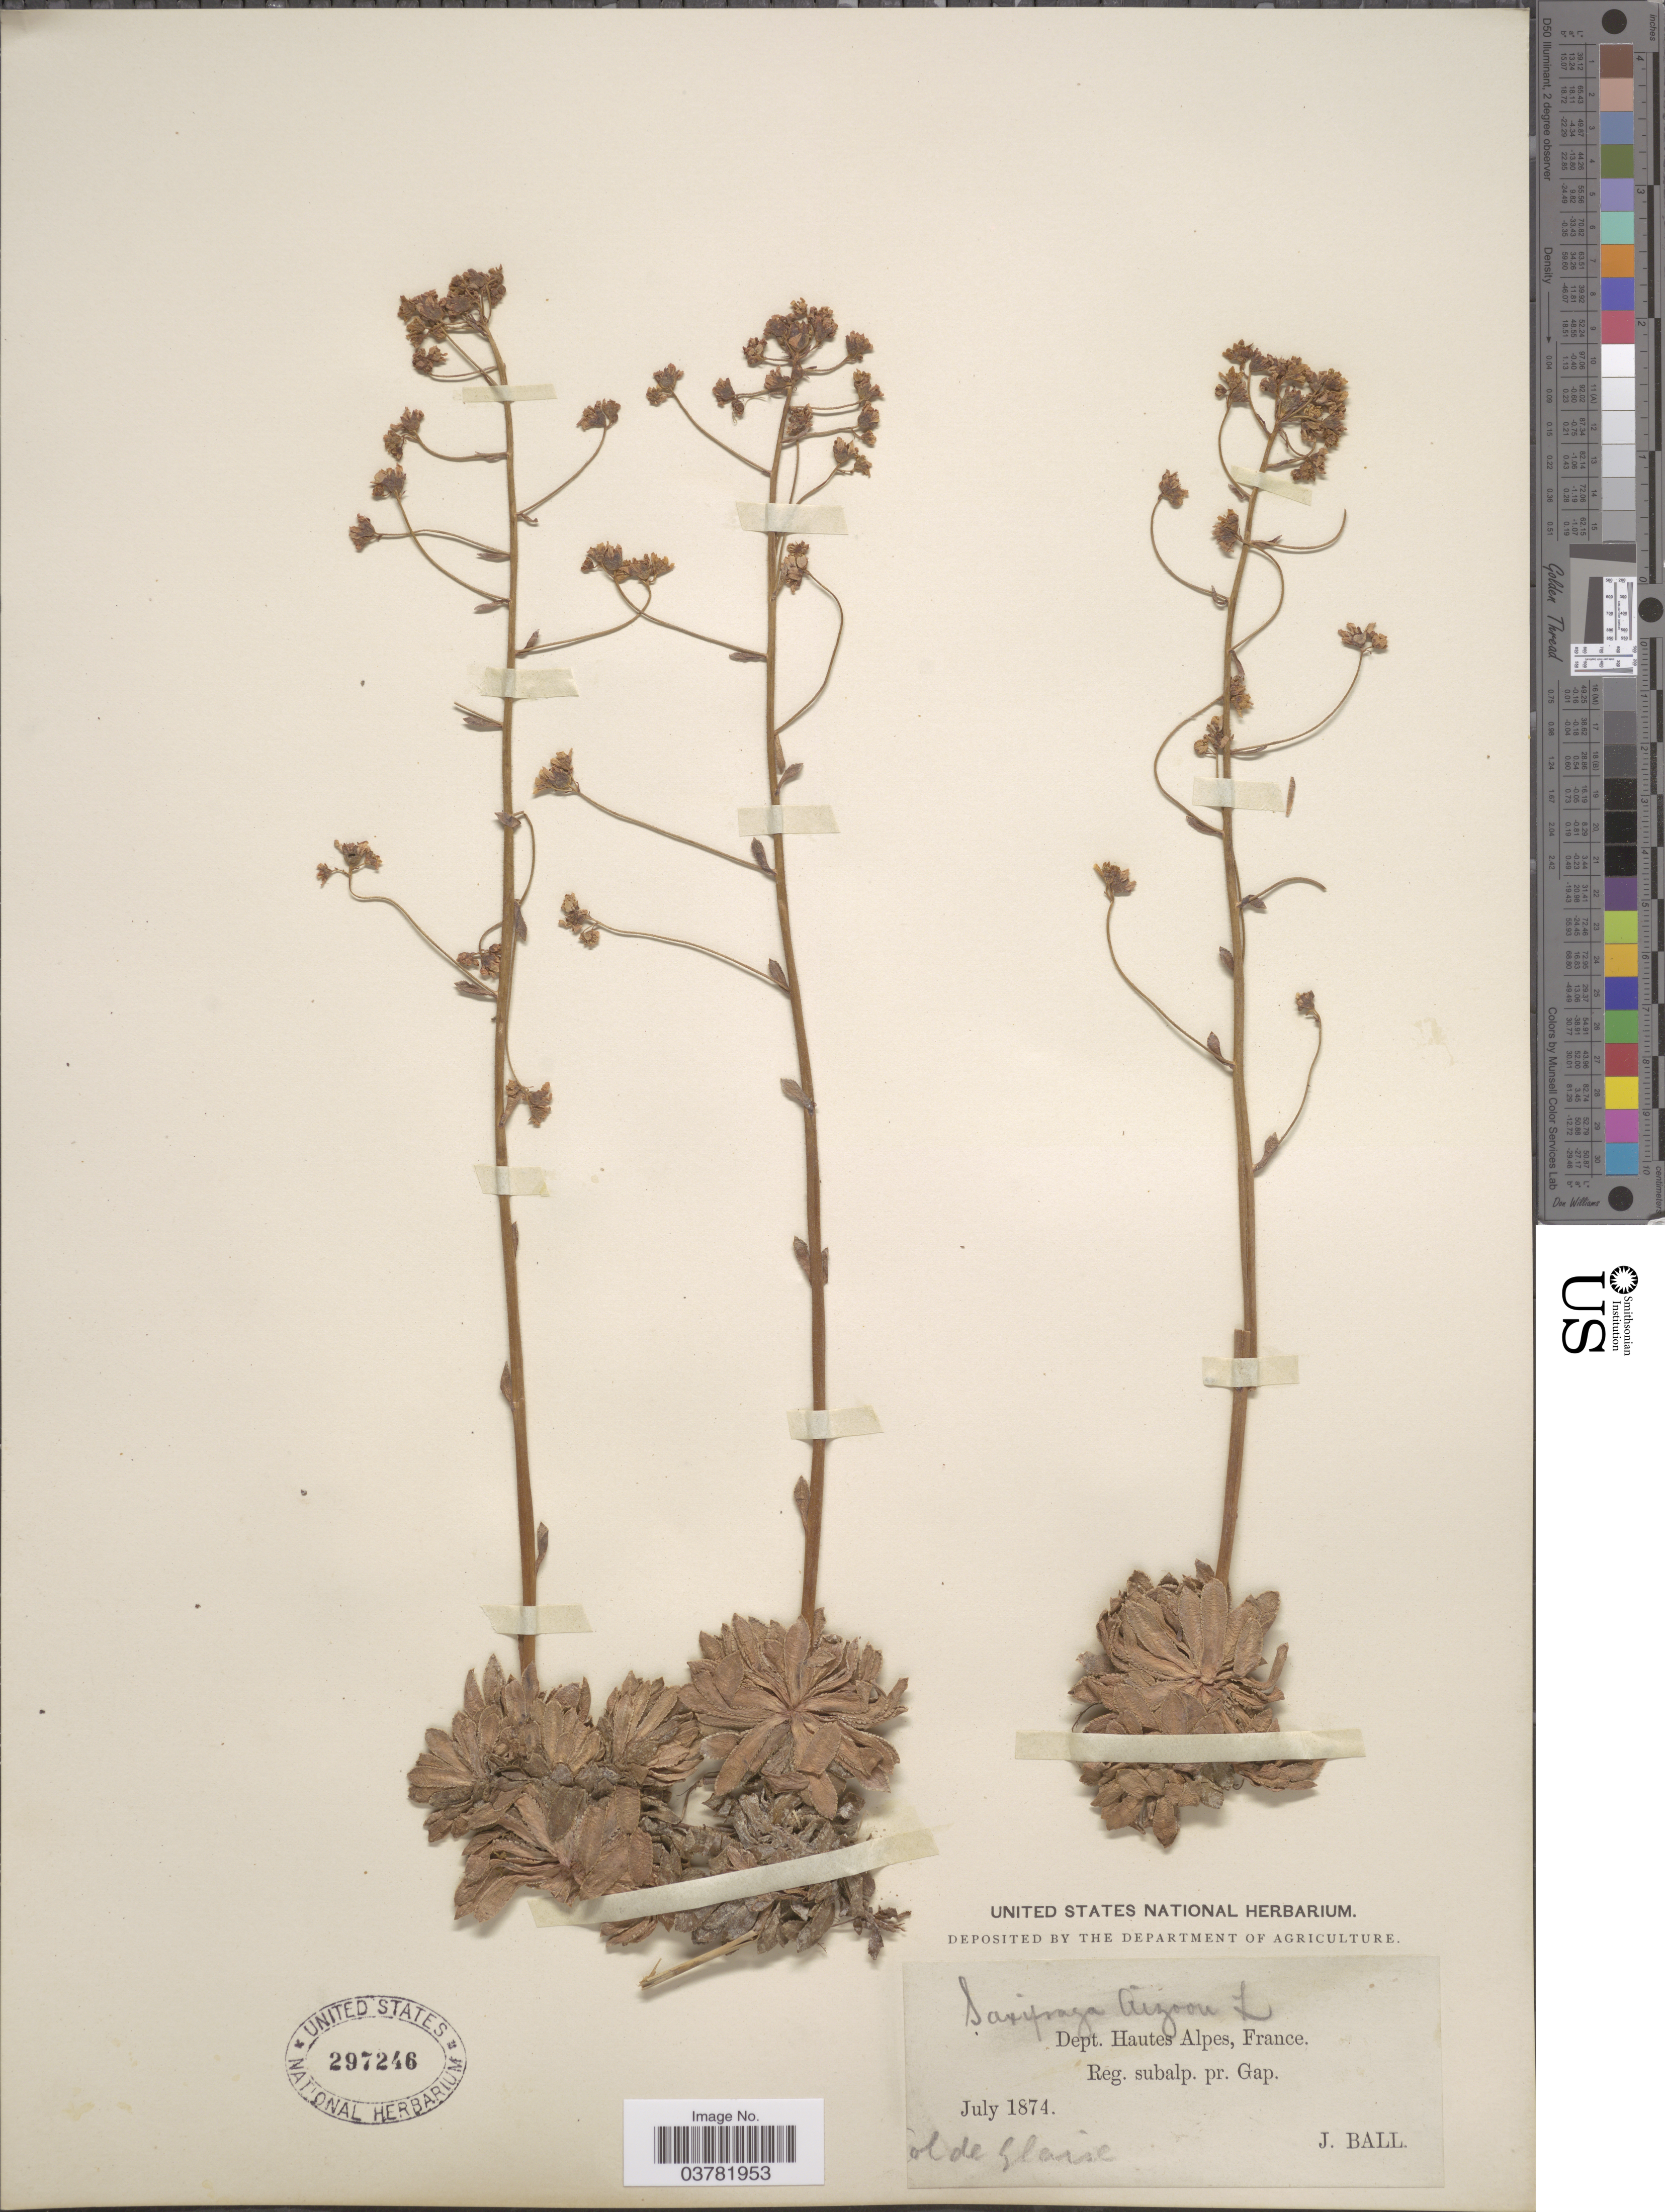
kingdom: Plantae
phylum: Tracheophyta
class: Magnoliopsida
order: Saxifragales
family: Saxifragaceae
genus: Saxifraga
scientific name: Saxifraga aizoides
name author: L.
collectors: J. Ball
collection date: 1874-07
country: France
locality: Dept. Hautes Alpes, France. Reg. subalp. pr. Gap. Col de Glaise.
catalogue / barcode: US 297246